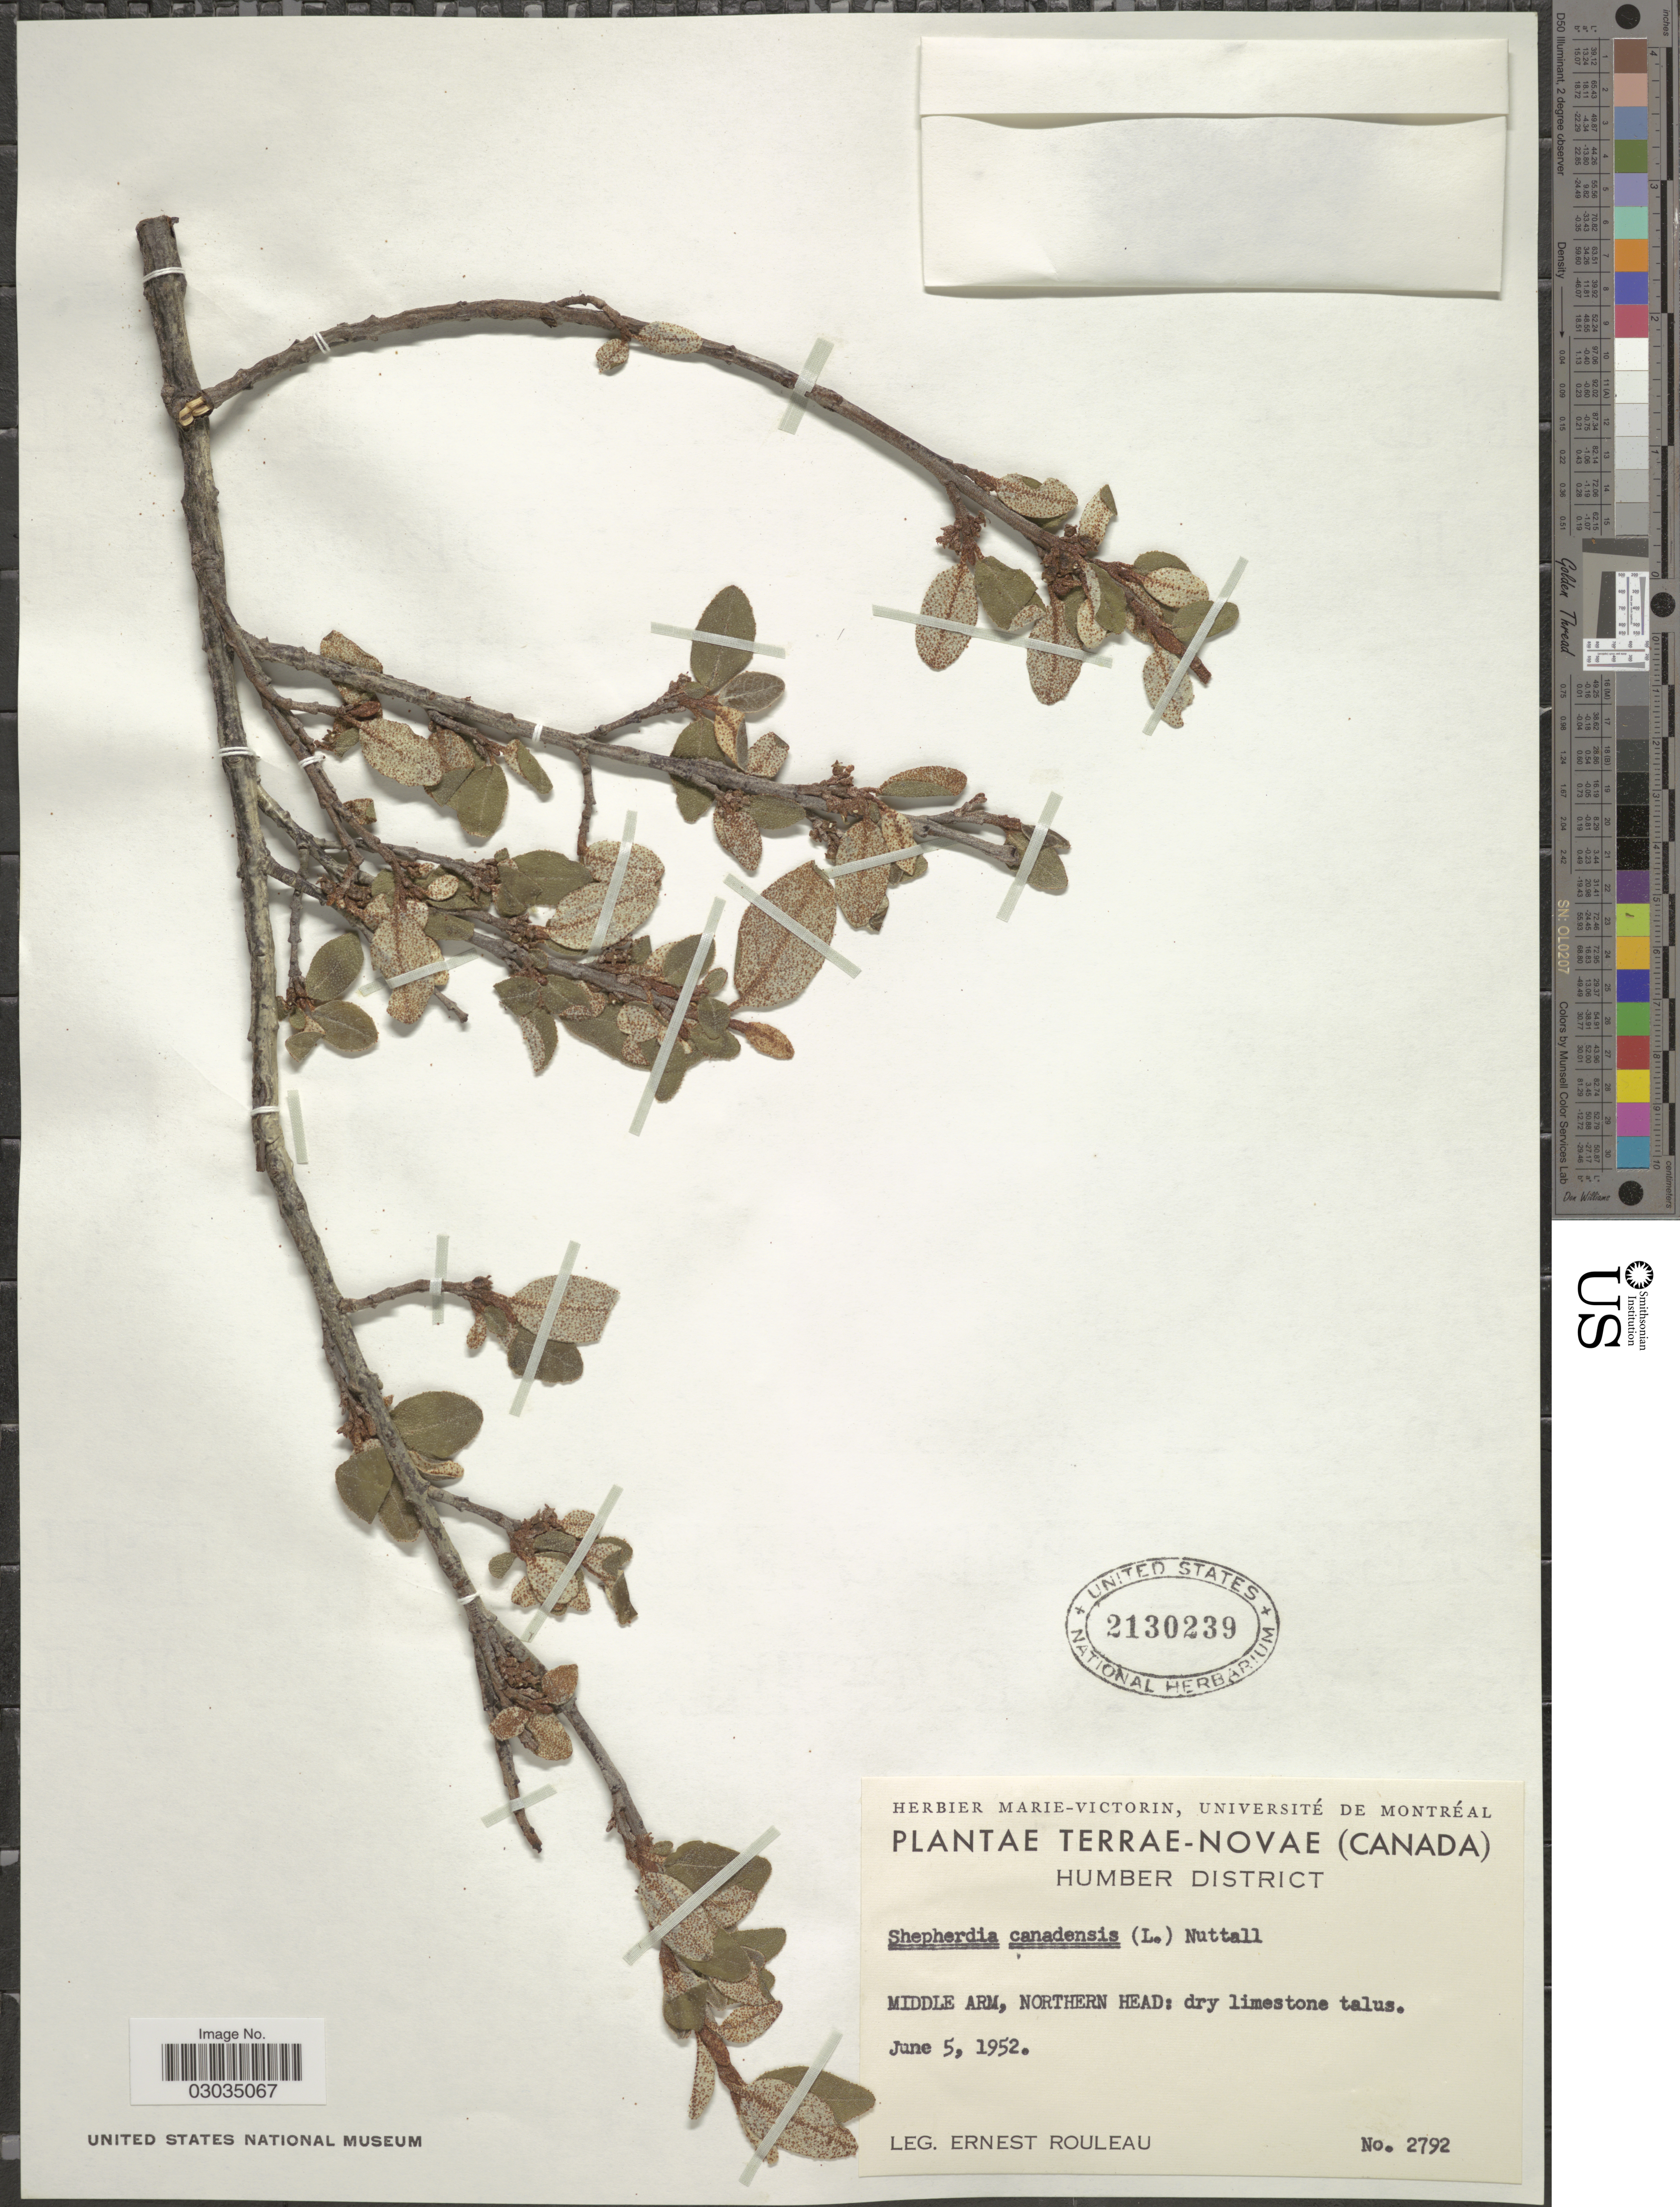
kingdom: Plantae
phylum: Tracheophyta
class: Magnoliopsida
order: Rosales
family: Elaeagnaceae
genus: Shepherdia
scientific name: Shepherdia canadensis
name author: (L.) Nutt.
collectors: E. Rouleau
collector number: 2792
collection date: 1952-06-05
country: Canada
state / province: Newfoundland and Labrador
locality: Terrae-Novae, Humber District, Middle Arm, Northern Head.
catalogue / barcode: US 2130239